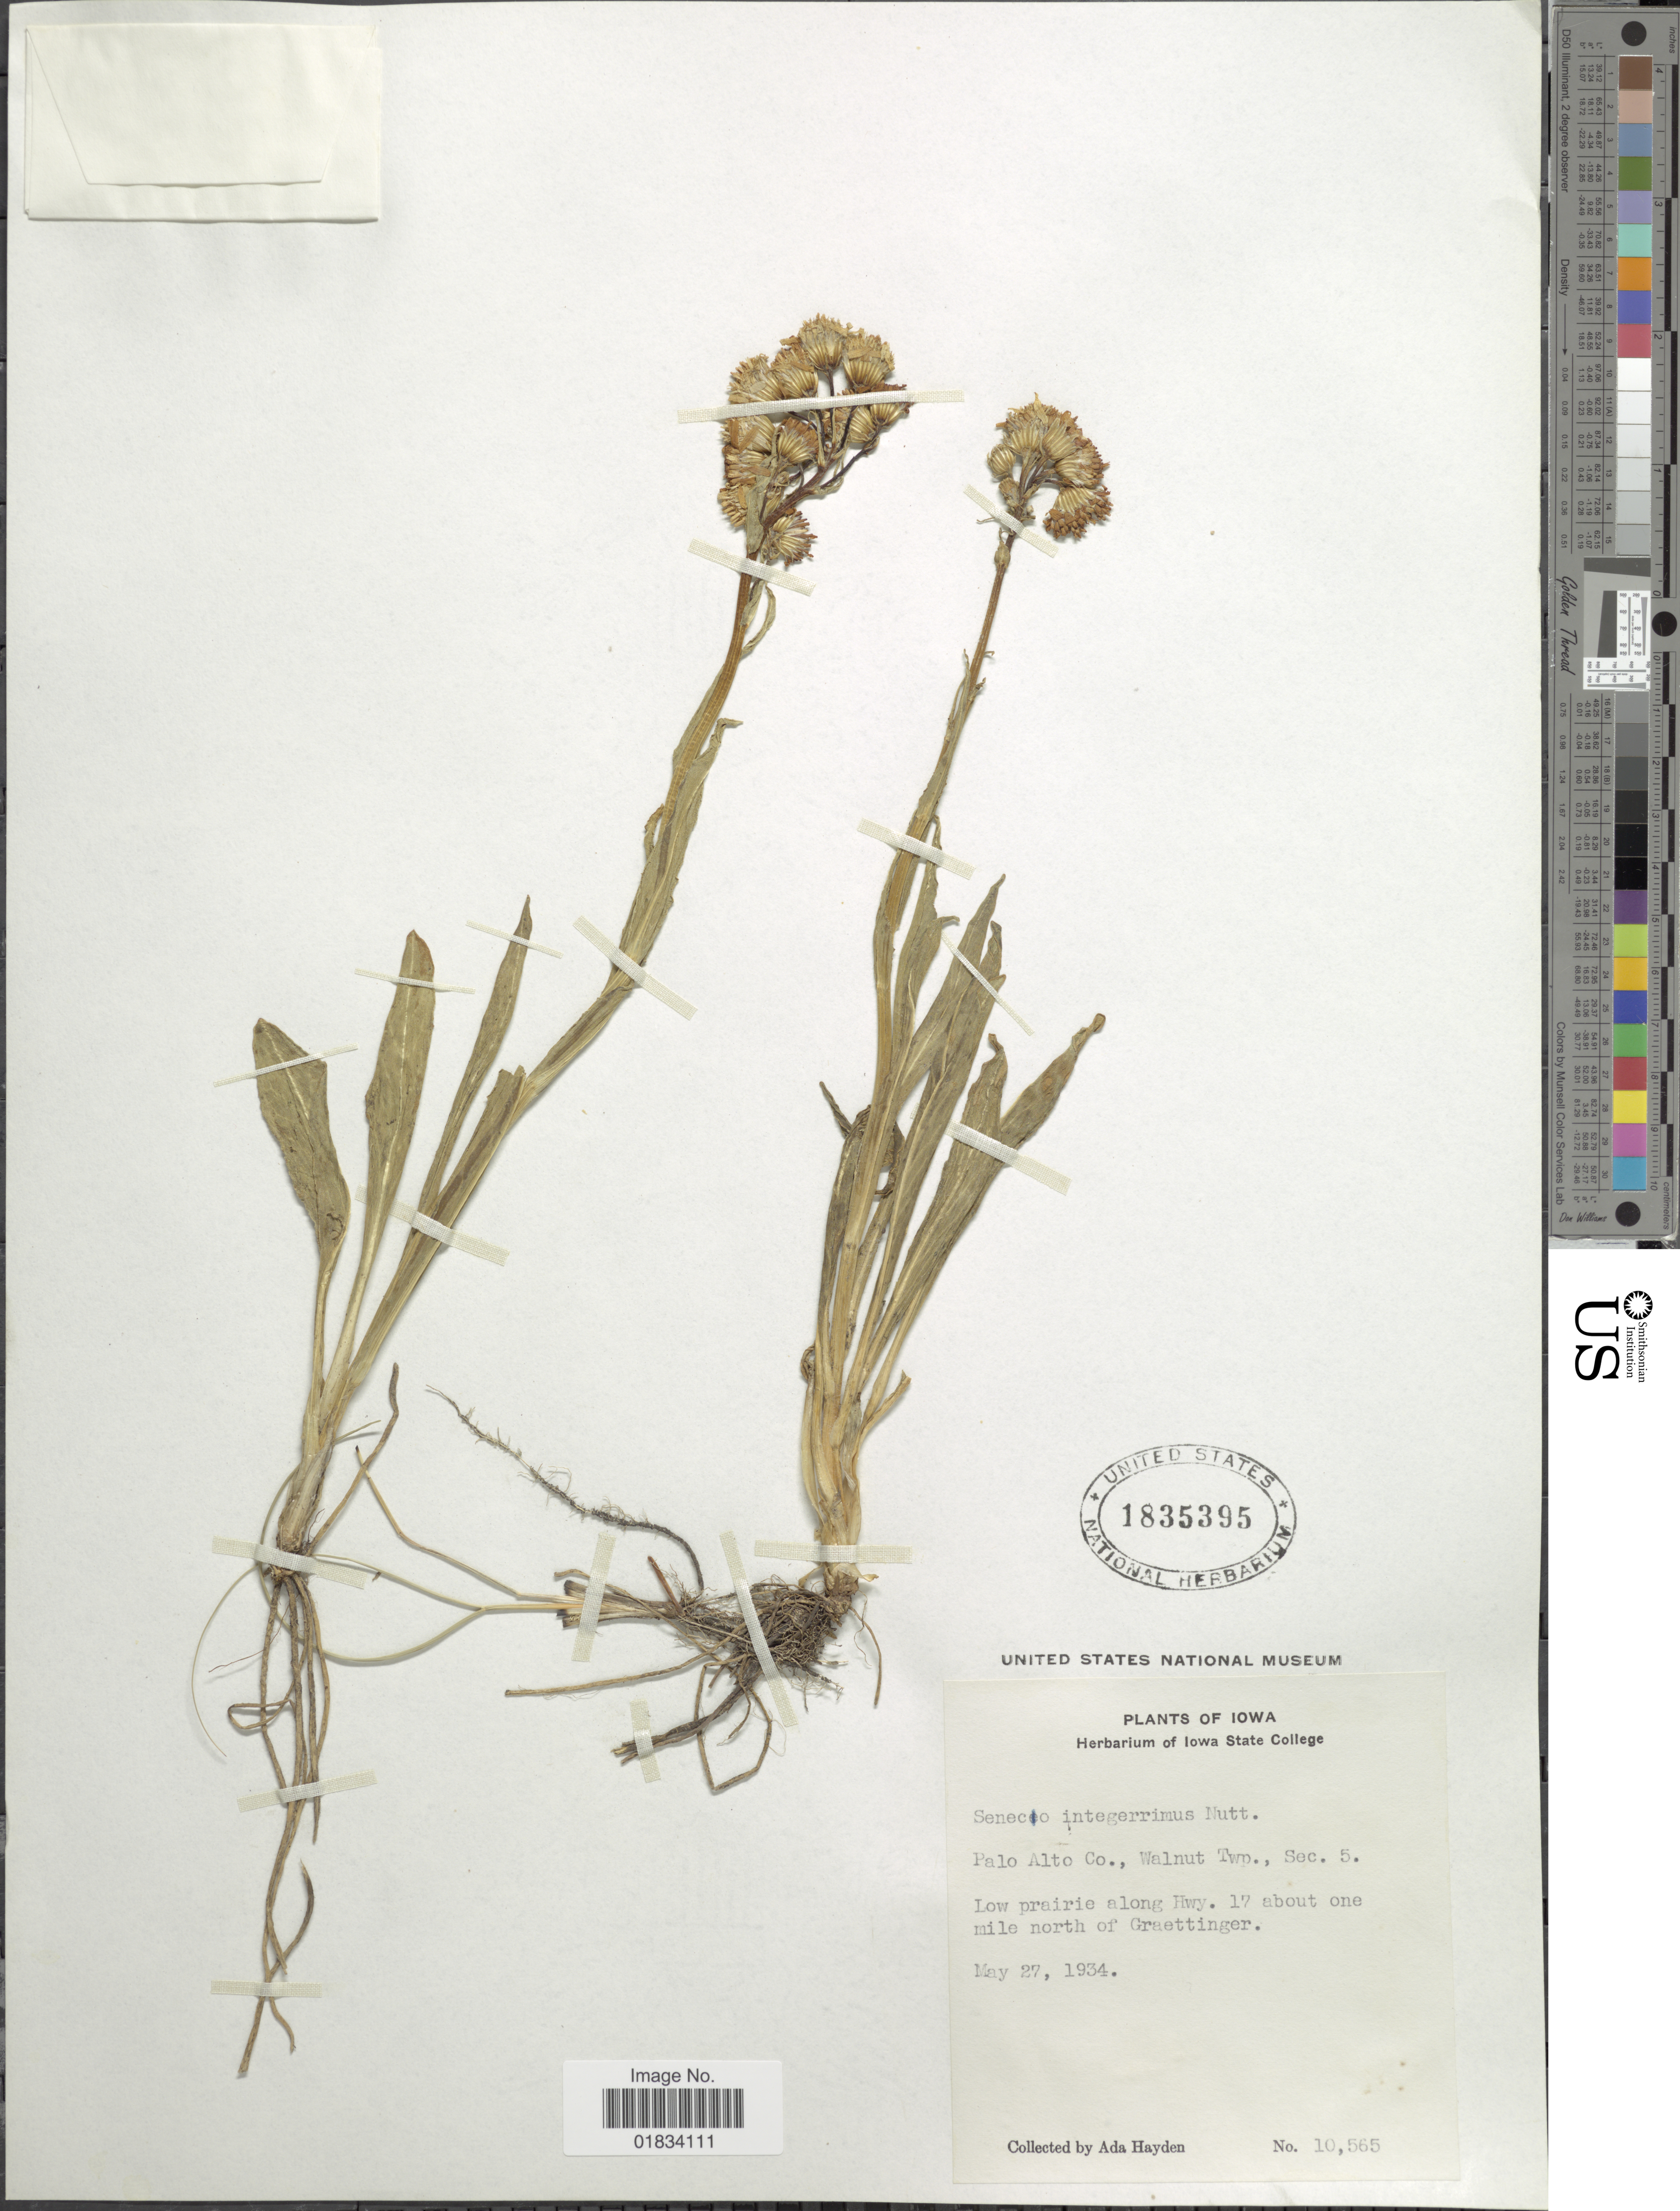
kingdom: Plantae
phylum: Tracheophyta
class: Magnoliopsida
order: Asterales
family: Asteraceae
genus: Senecio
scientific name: Senecio integerrimus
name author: Nutt.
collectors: Ada Hayden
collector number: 10565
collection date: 1934-05-27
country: United States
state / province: Iowa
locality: Palo Alto Co., Walnut Twp., Sec. 5. Low prairie along Hwy. 17 about one mile north of Graettinger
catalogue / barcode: US 1835395